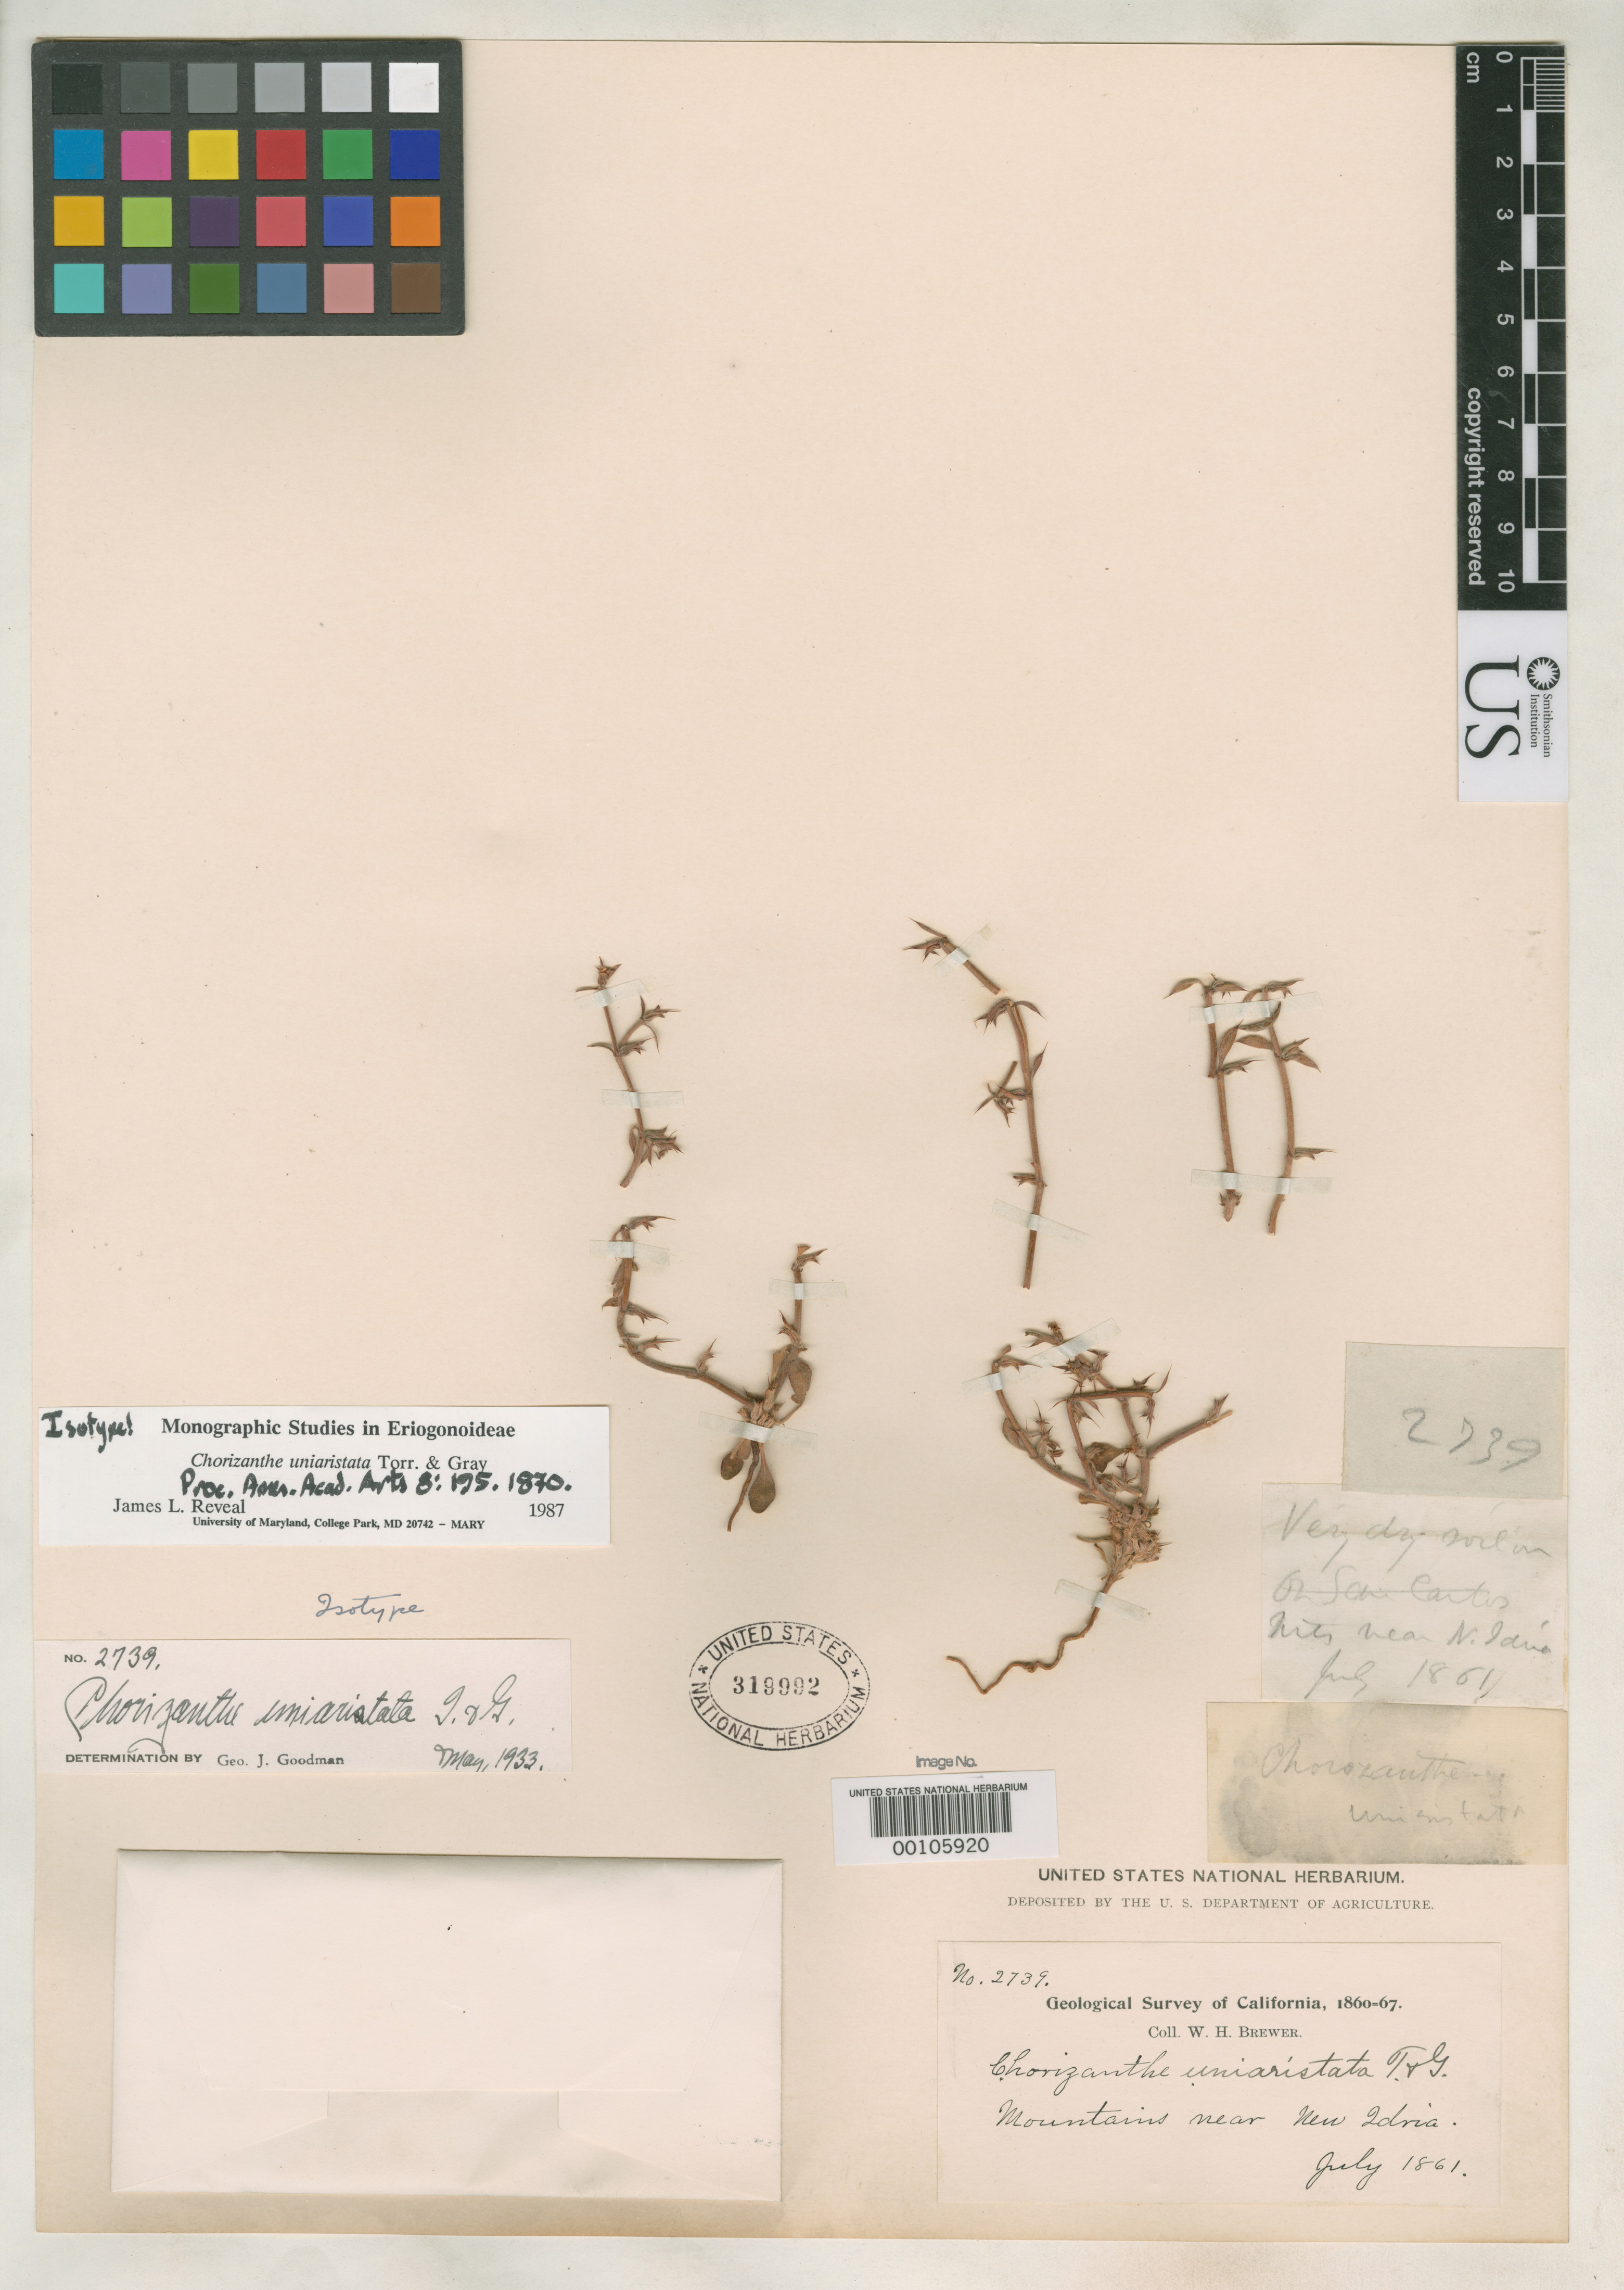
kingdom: Plantae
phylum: Tracheophyta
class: Magnoliopsida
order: Caryophyllales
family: Polygonaceae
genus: Chorizanthe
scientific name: Chorizanthe uniaristata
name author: Torr. & A. Gray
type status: Isotype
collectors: W. H. Brewer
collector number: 2739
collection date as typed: Jul 1861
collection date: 1861-07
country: United States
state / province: California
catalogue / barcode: US 319992